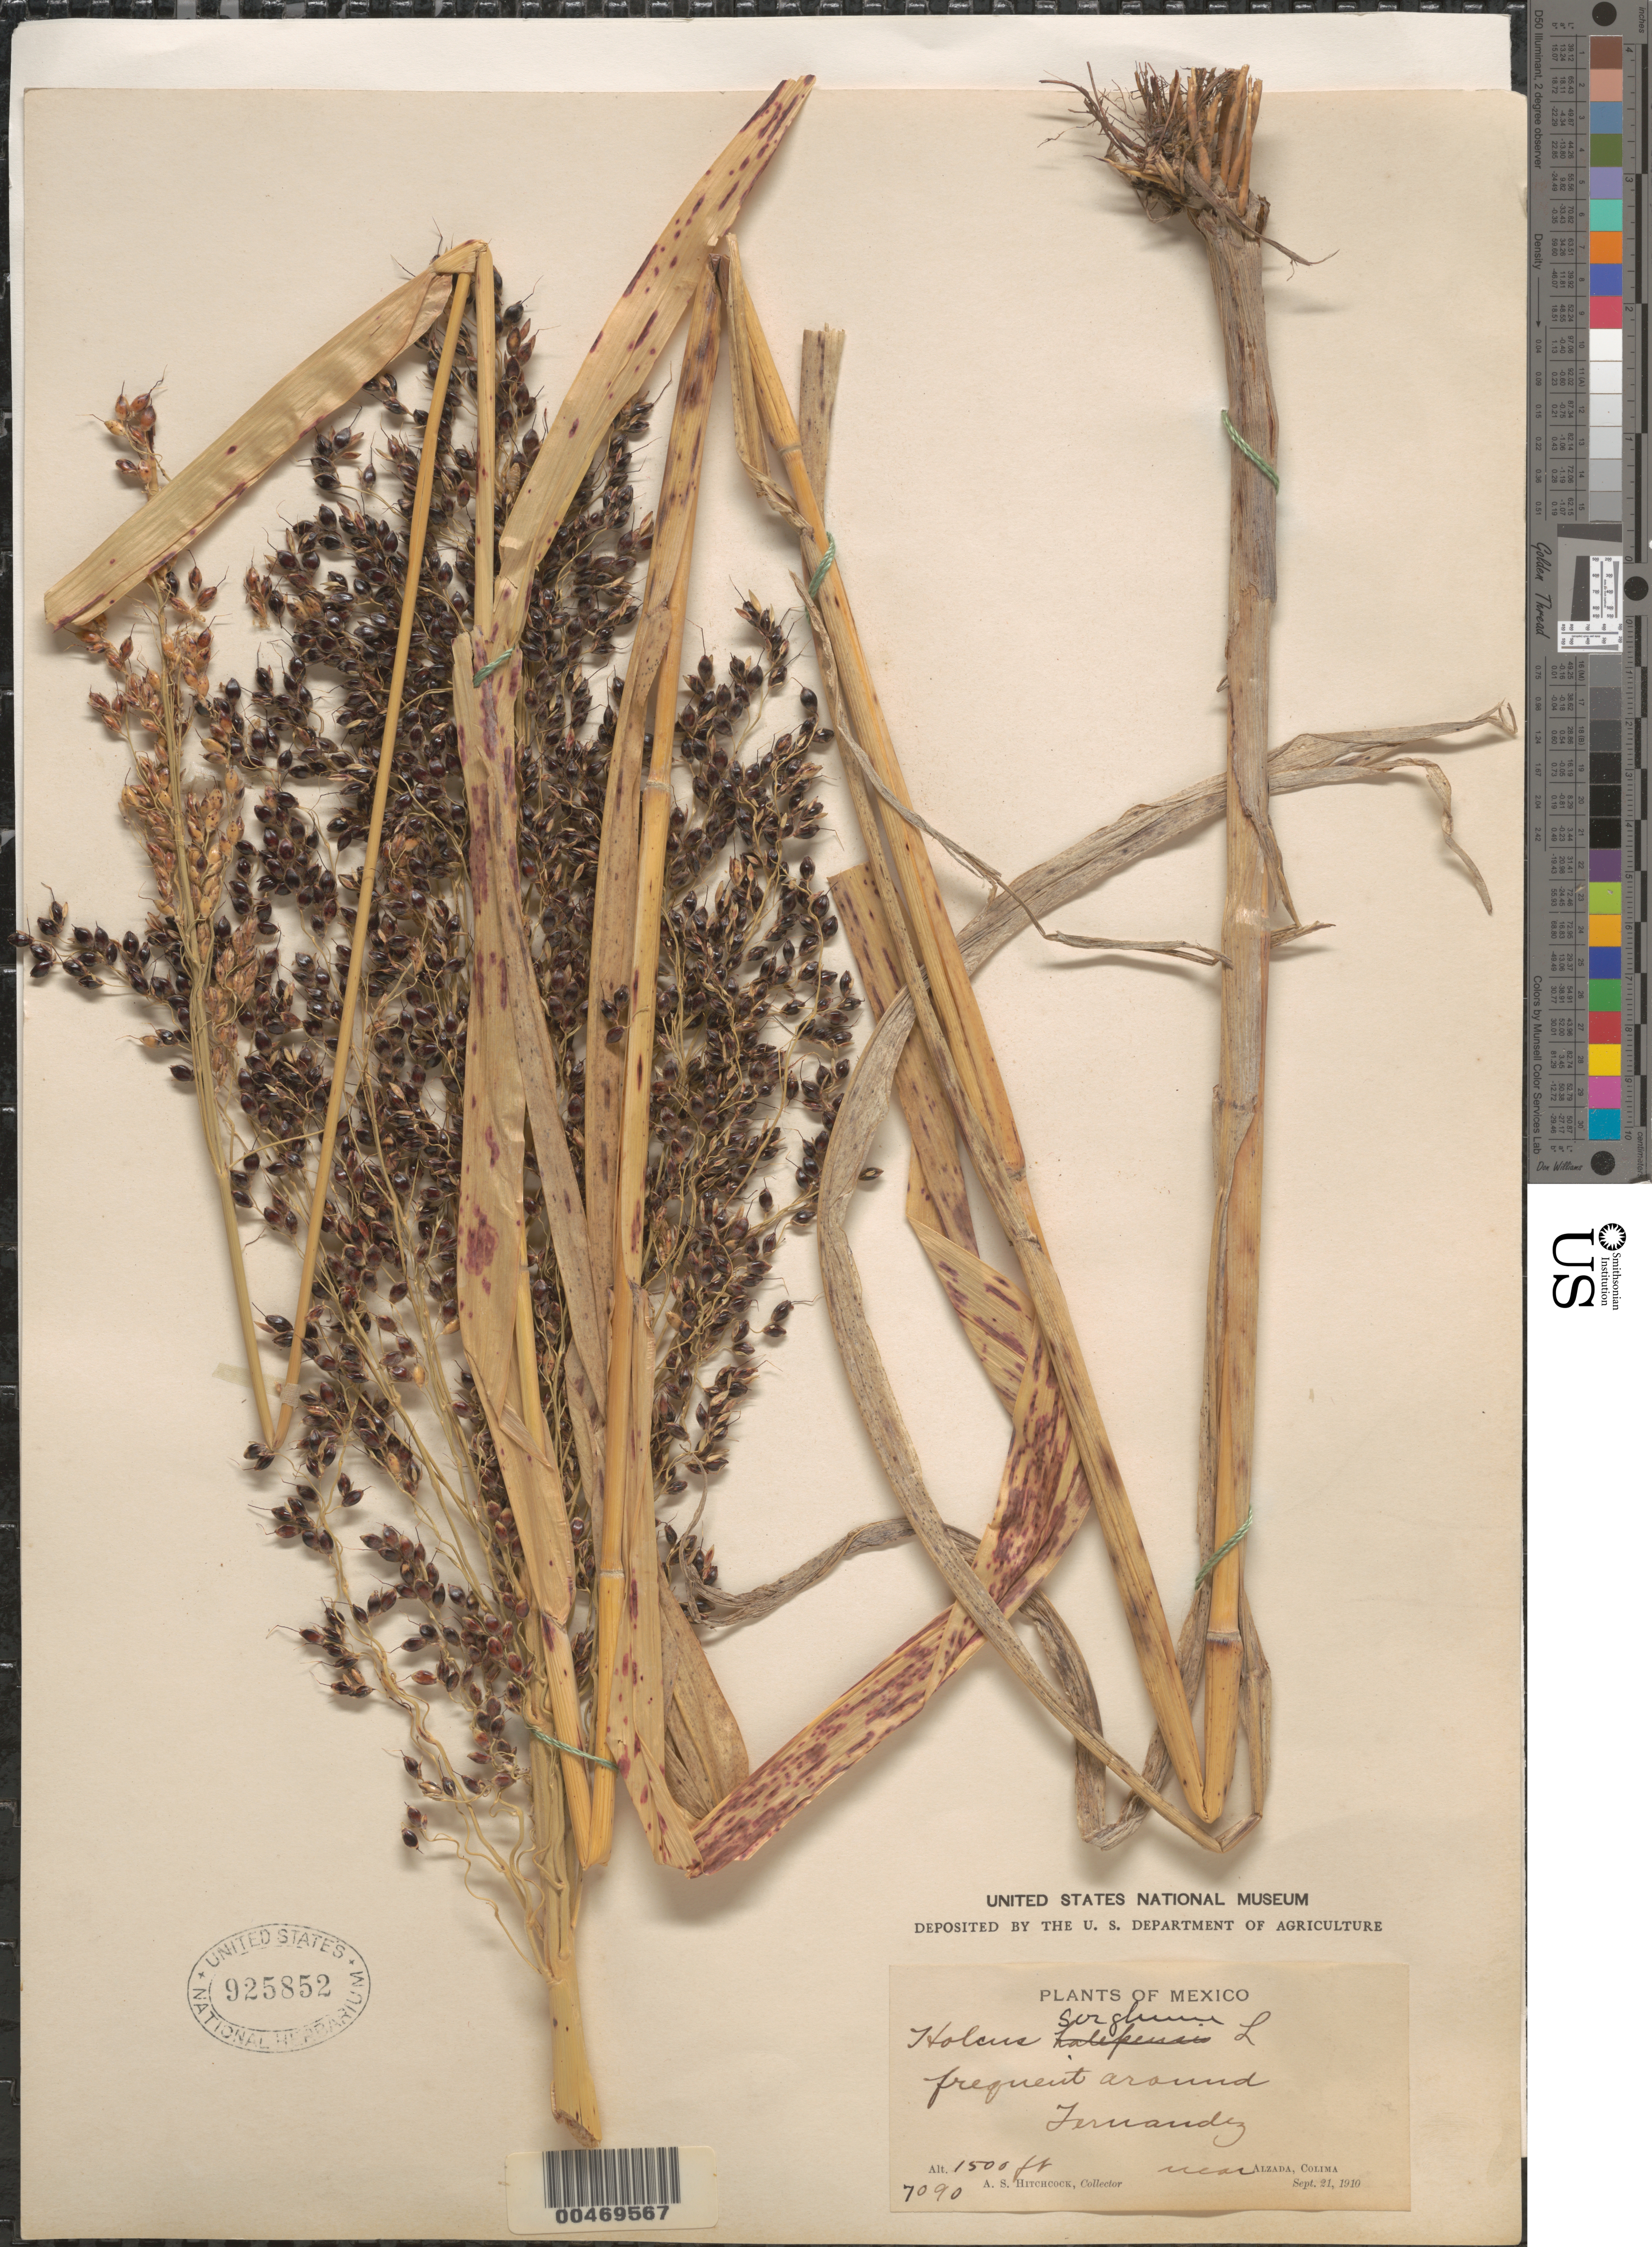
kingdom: Plantae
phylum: Tracheophyta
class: Liliopsida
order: Poales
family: Poaceae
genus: Sorghum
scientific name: Sorghum bicolor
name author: (L.) Moench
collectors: A. S. Hitchcock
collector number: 7090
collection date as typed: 21 Sep 1910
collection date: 1910-09-21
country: Mexico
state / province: Colima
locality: Near Alzada, Fernandez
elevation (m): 457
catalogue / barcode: US 925852